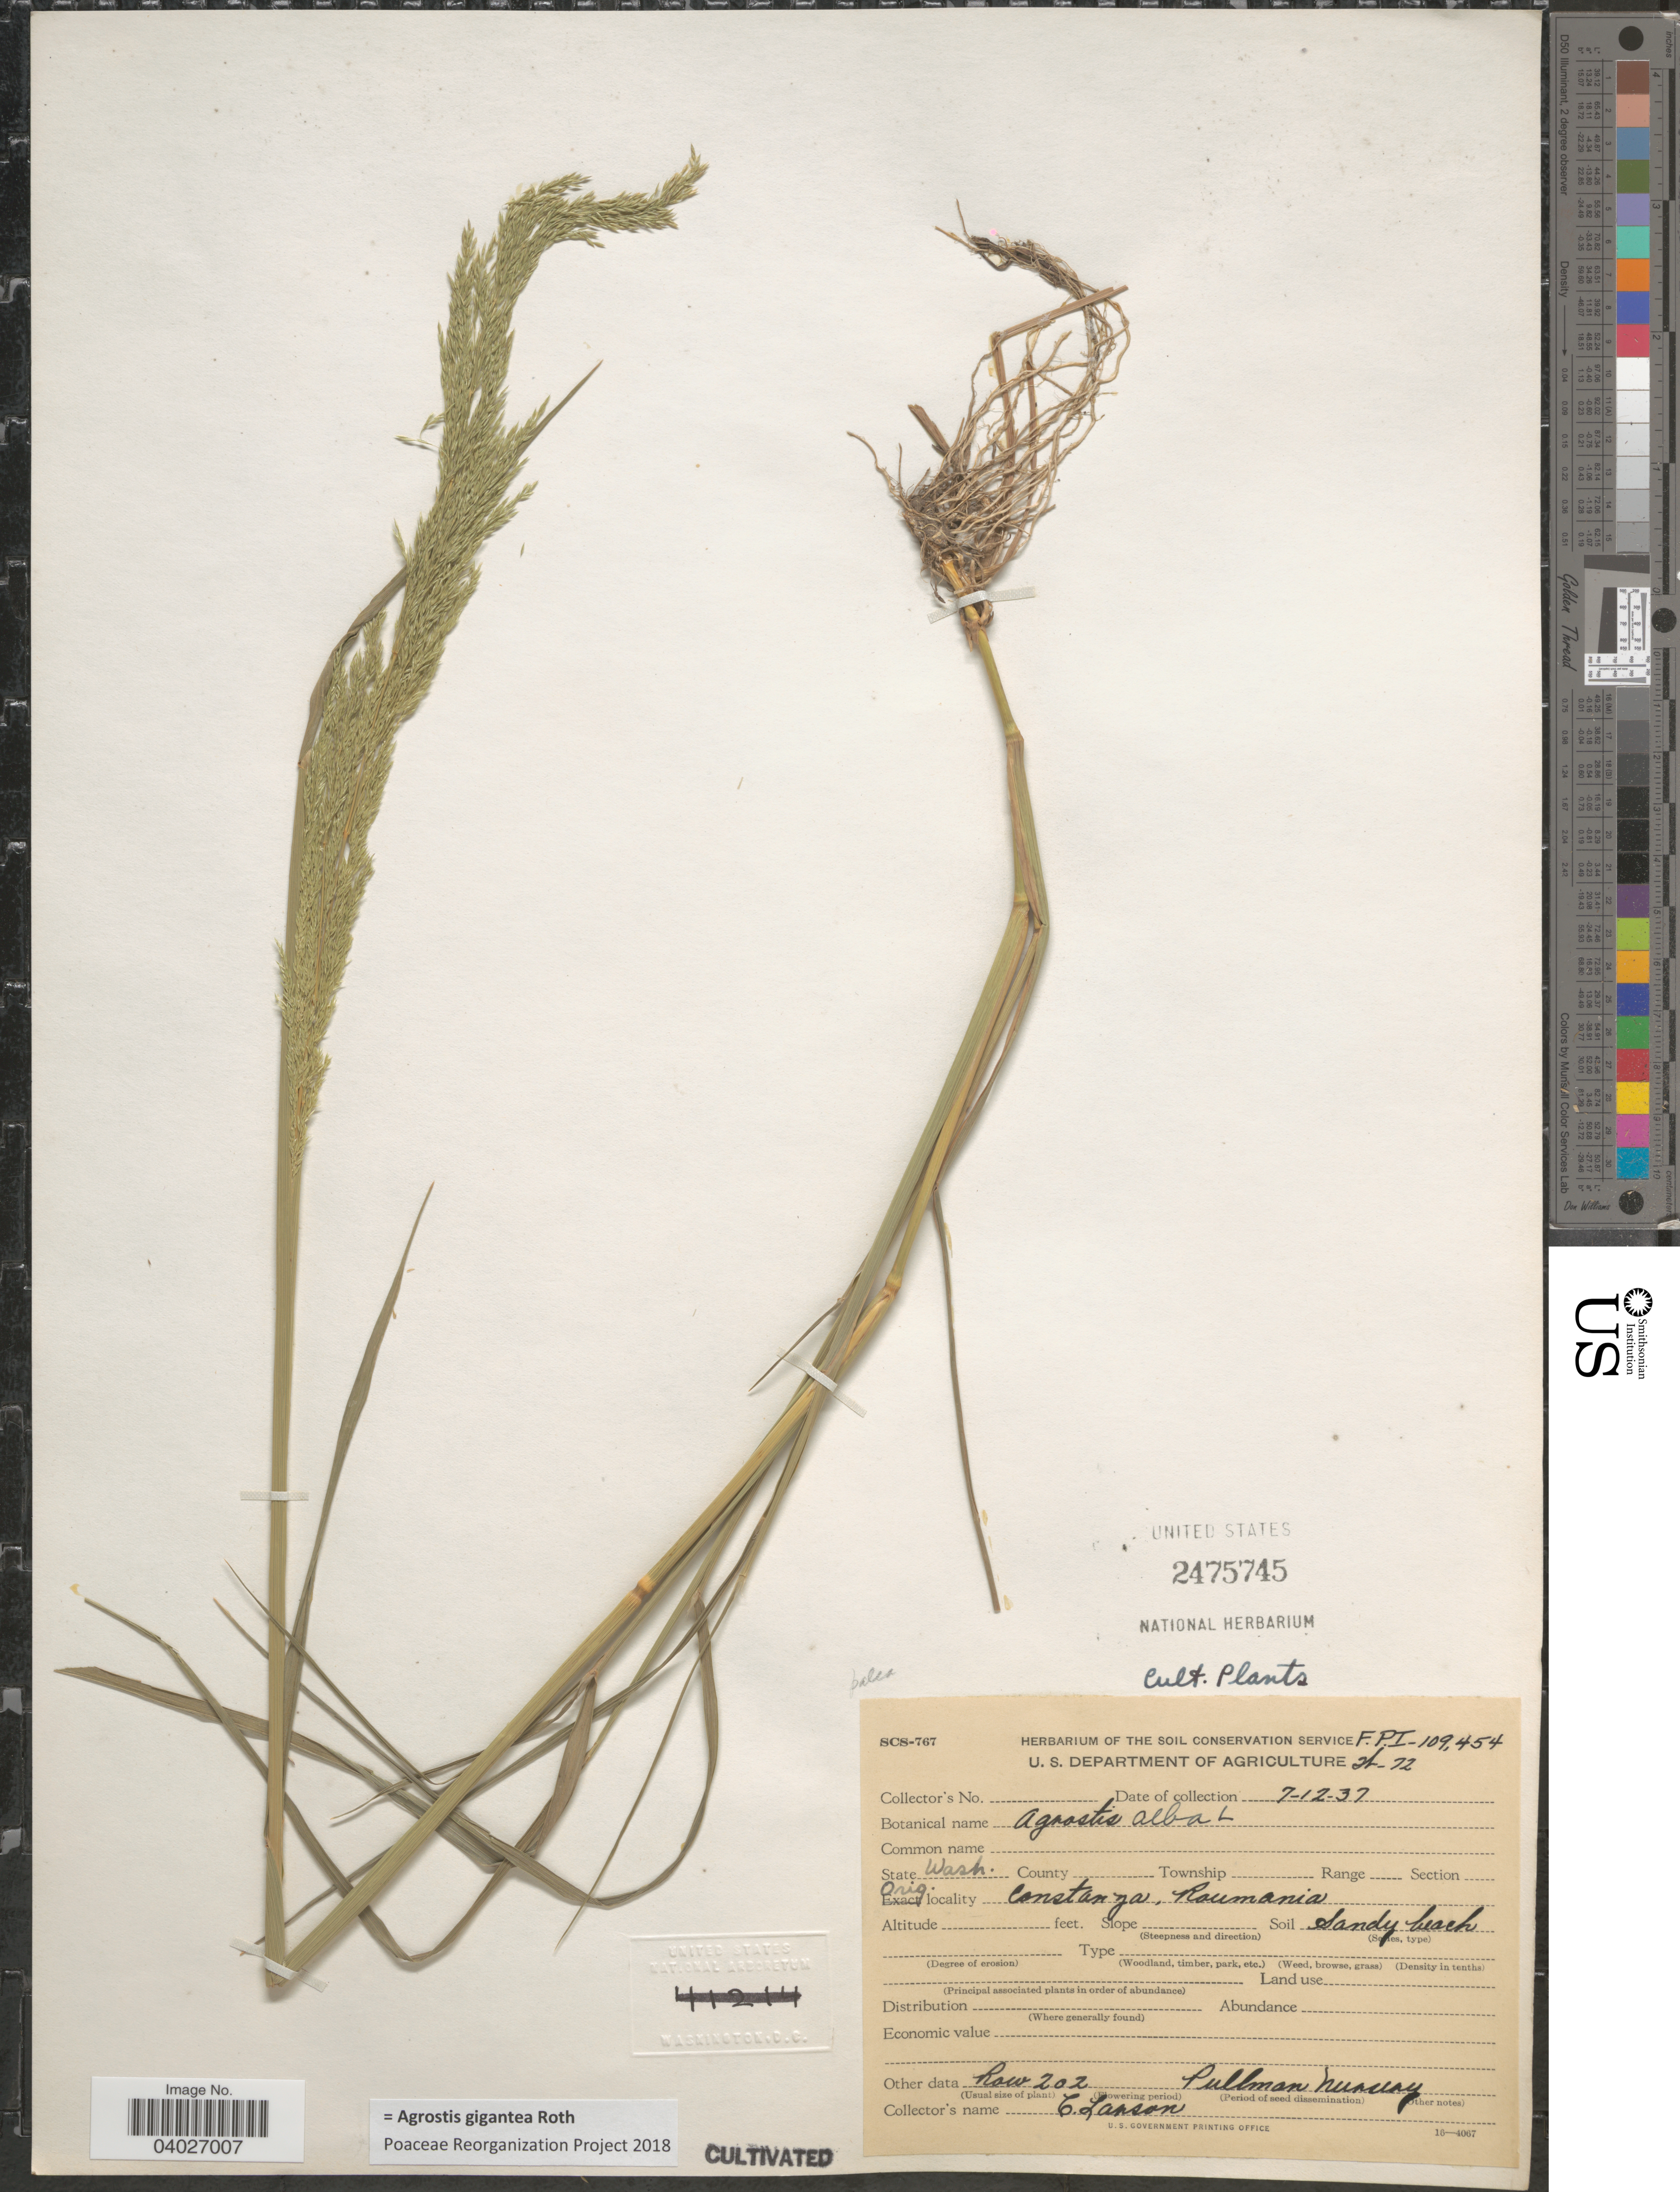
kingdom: Plantae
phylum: Tracheophyta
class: Liliopsida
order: Poales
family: Poaceae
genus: Agrostis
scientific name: Agrostis gigantea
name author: Roth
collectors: C. Larson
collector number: FPI109454/W-72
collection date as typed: Transcribed d/m/y: 12/7/37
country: United States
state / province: Washington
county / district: Whitman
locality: Row 202 Pullman Nursery.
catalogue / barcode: US 2475745